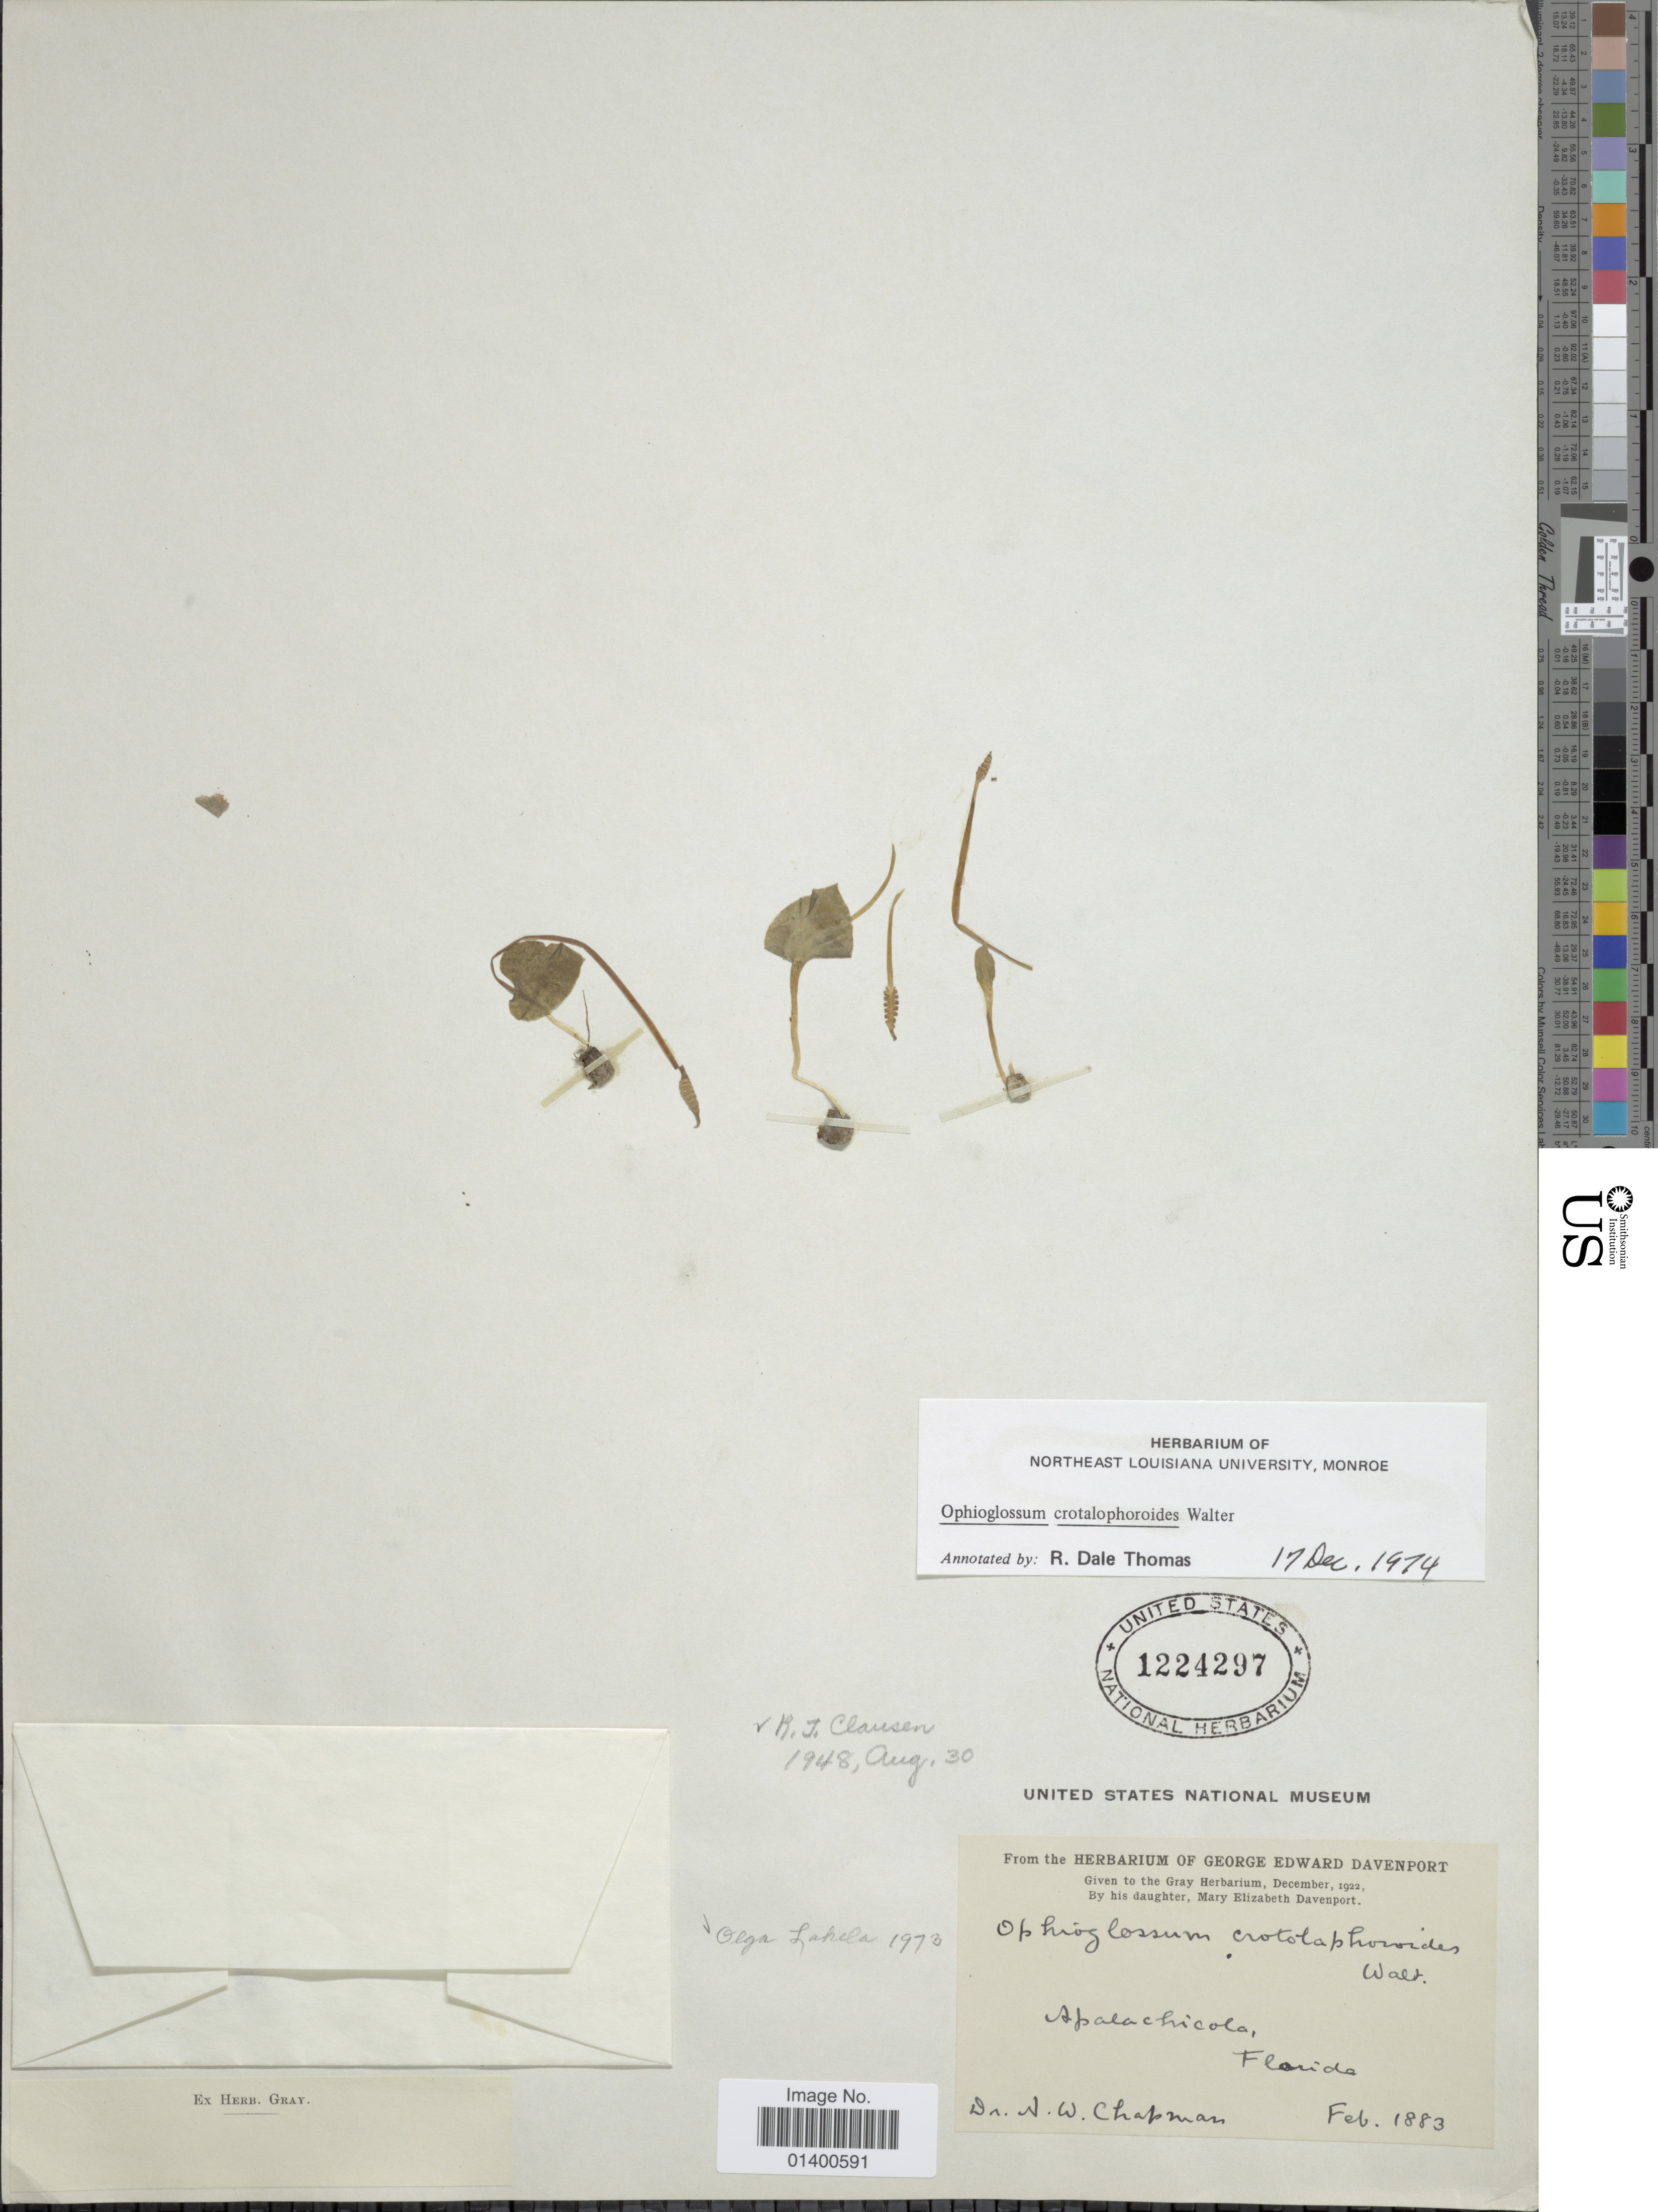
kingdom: Plantae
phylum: Tracheophyta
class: Polypodiopsida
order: Ophioglossales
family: Ophioglossaceae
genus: Ophioglossum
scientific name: Ophioglossum crotalophoroides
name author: Walter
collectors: A. W. Chapman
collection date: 1883-02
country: United States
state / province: Florida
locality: Apalachicola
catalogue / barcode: US 1224297